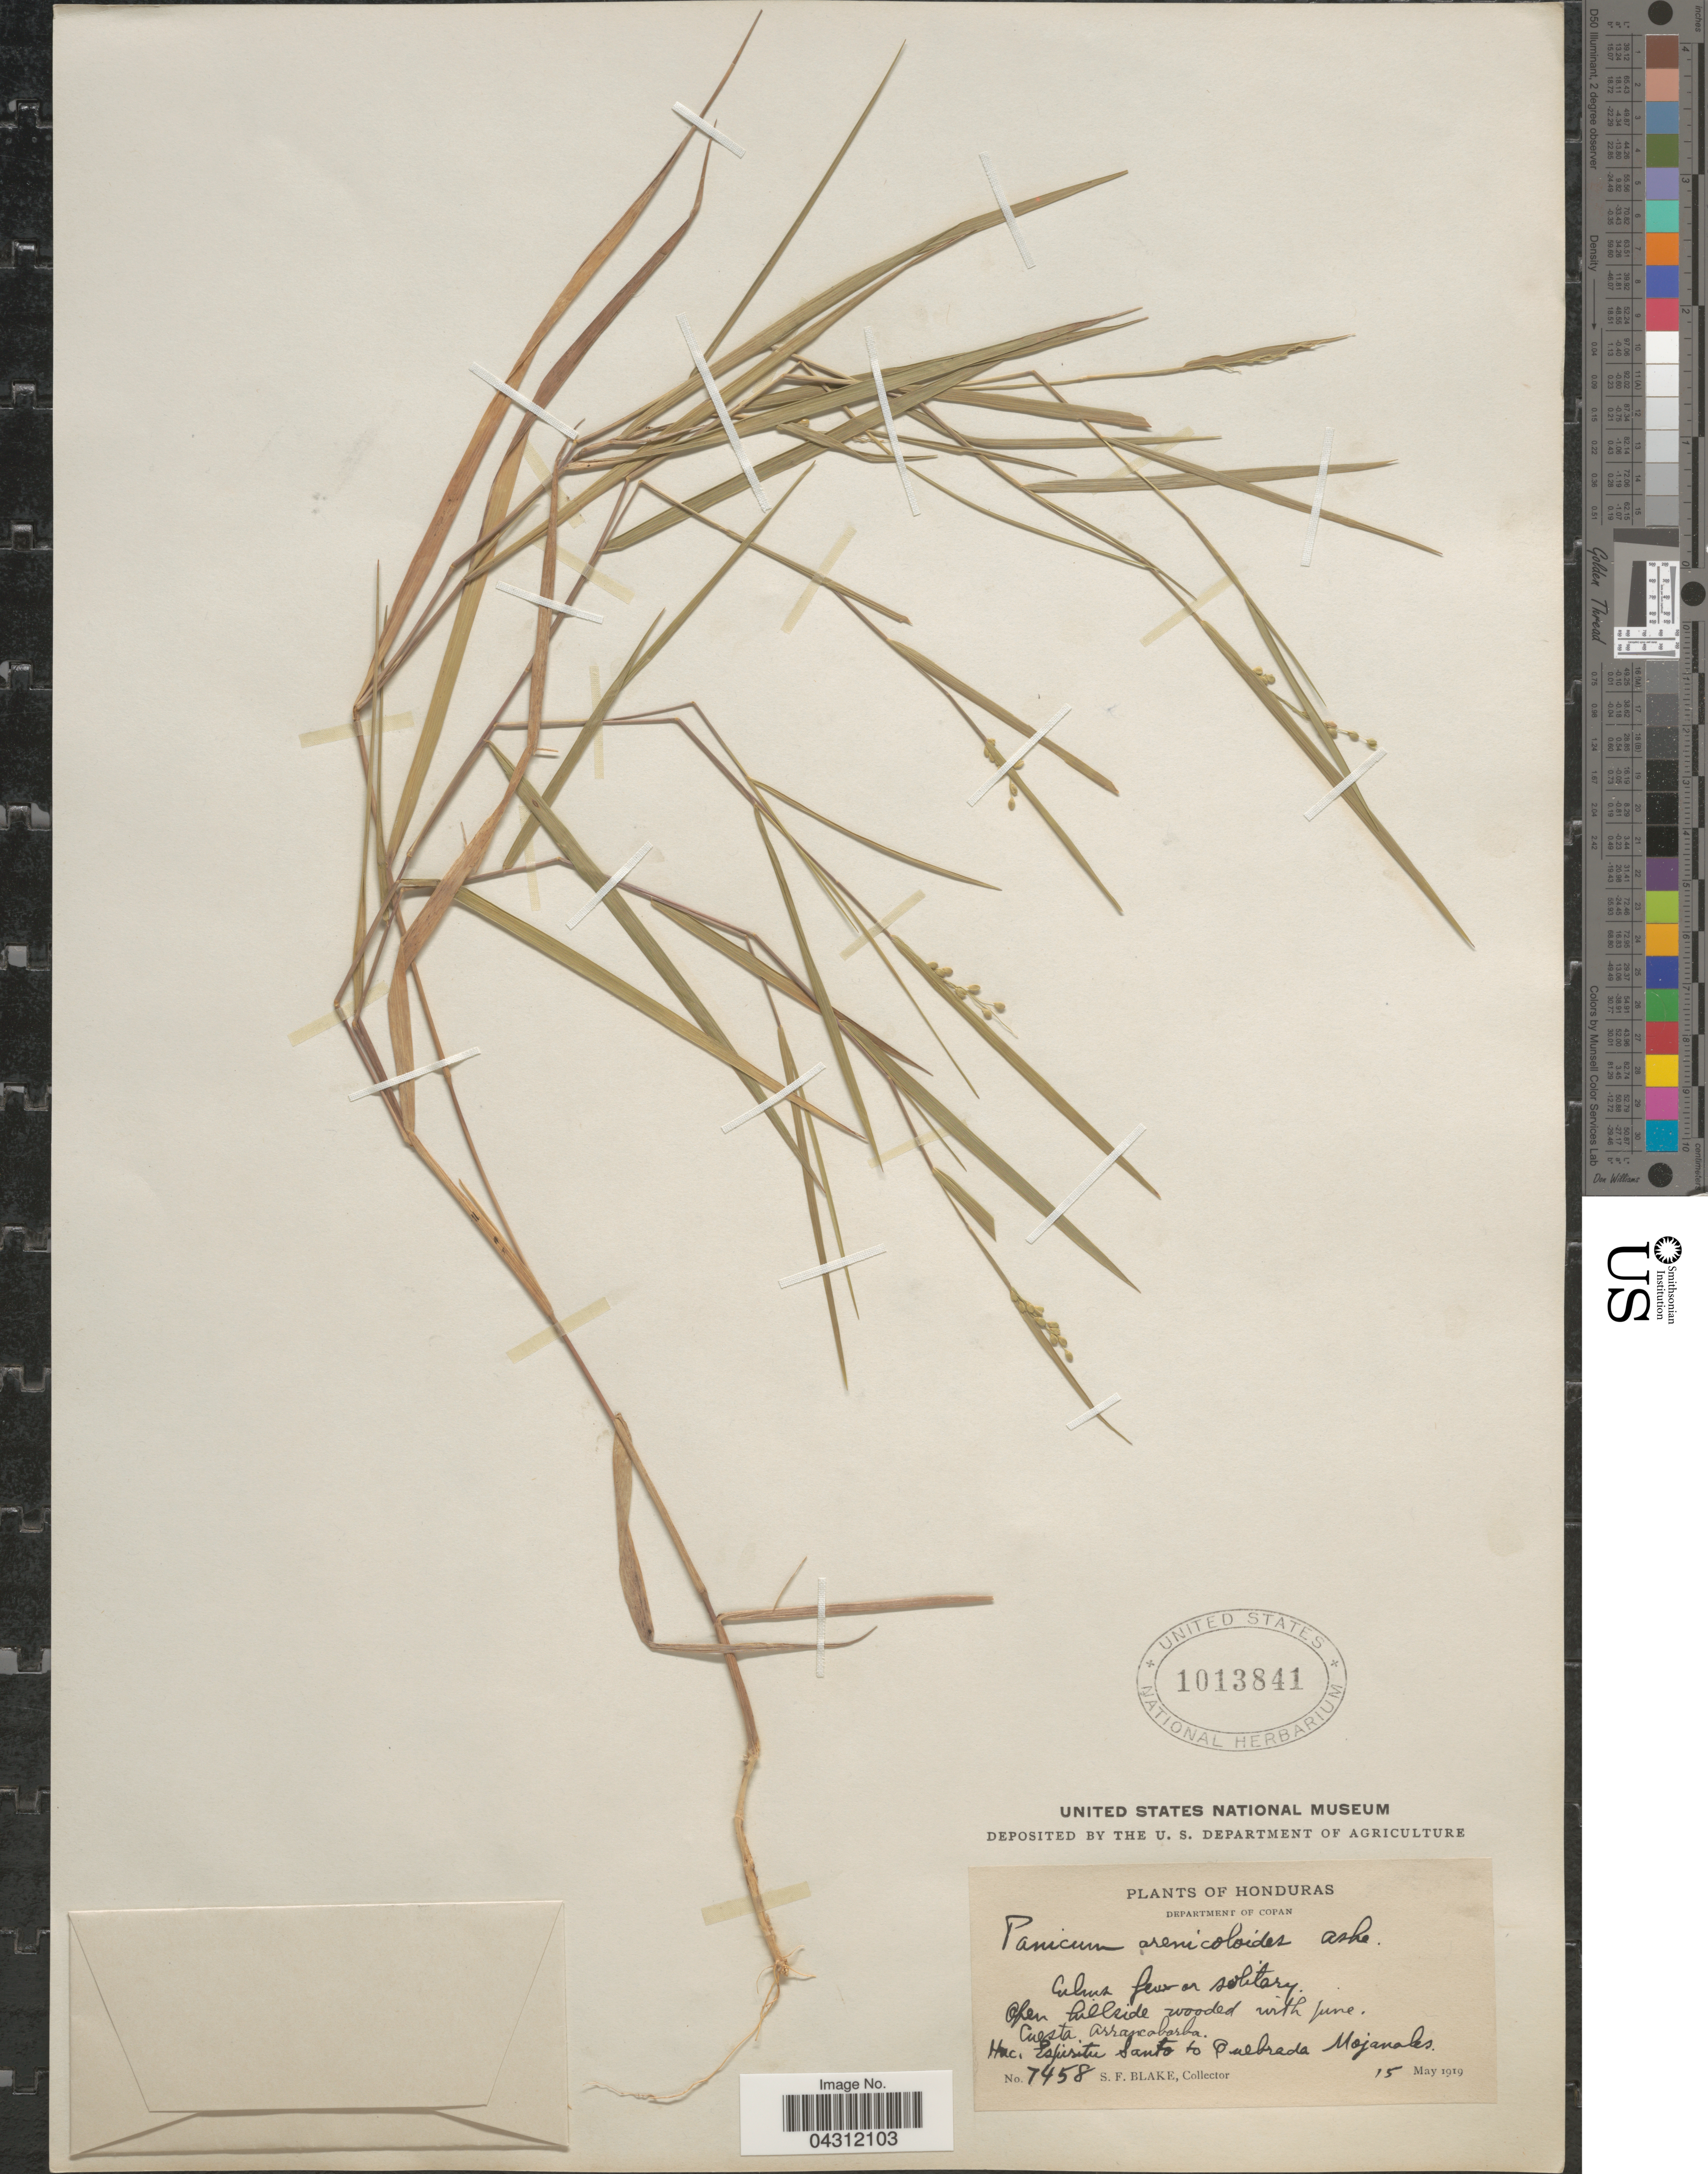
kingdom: Plantae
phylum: Tracheophyta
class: Liliopsida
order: Poales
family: Poaceae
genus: Dichanthelium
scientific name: Dichanthelium aciculare var. ramosum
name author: (Griseb.) Davidse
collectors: S. Blake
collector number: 7458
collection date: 1919-05-15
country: Honduras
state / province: Copan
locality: Department Of Copan. Cuesta Arrancabarba. Espiritu Santo to Quebrada Mojanales.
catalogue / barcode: US 1013841